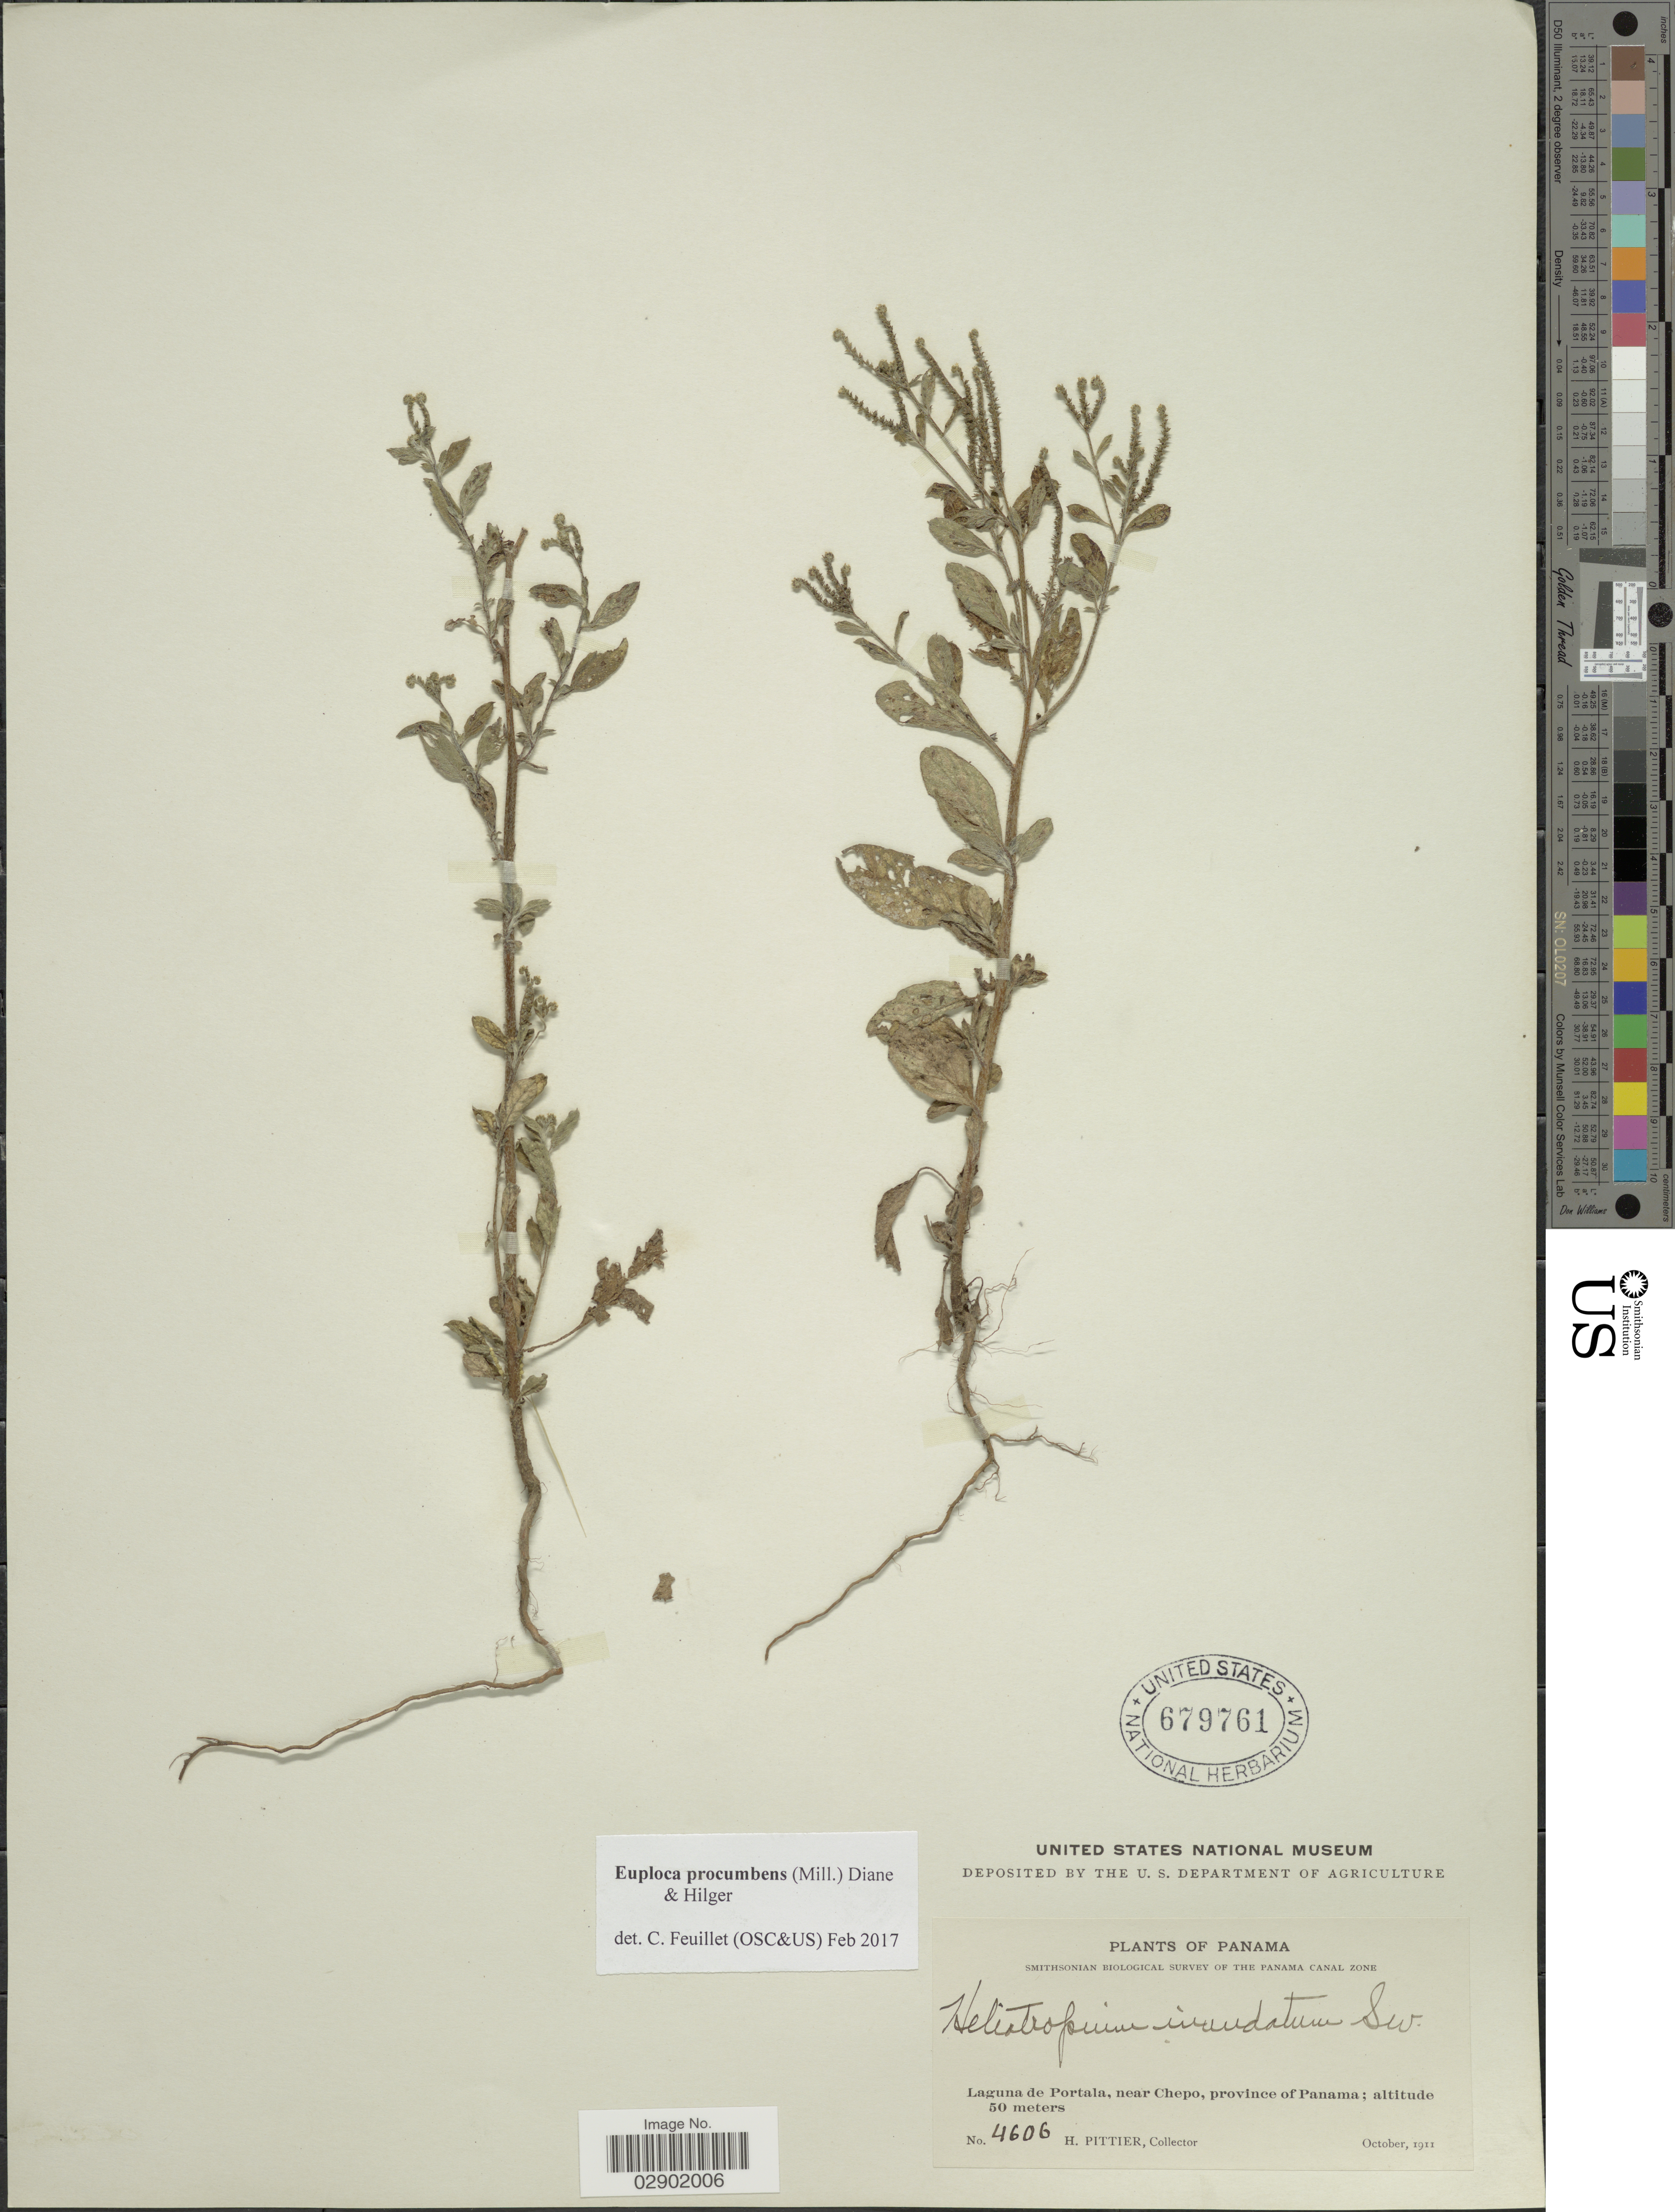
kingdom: Plantae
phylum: Tracheophyta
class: Magnoliopsida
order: Boraginales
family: Heliotropiaceae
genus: Euploca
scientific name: Euploca procumbens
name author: (Mill.) Diane & Hilger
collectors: H. F. Pittier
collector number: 4606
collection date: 1911-10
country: Panama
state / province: Panamá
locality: Laguna de Portala, near Chepo, province of Panama.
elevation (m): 50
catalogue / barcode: US 679761